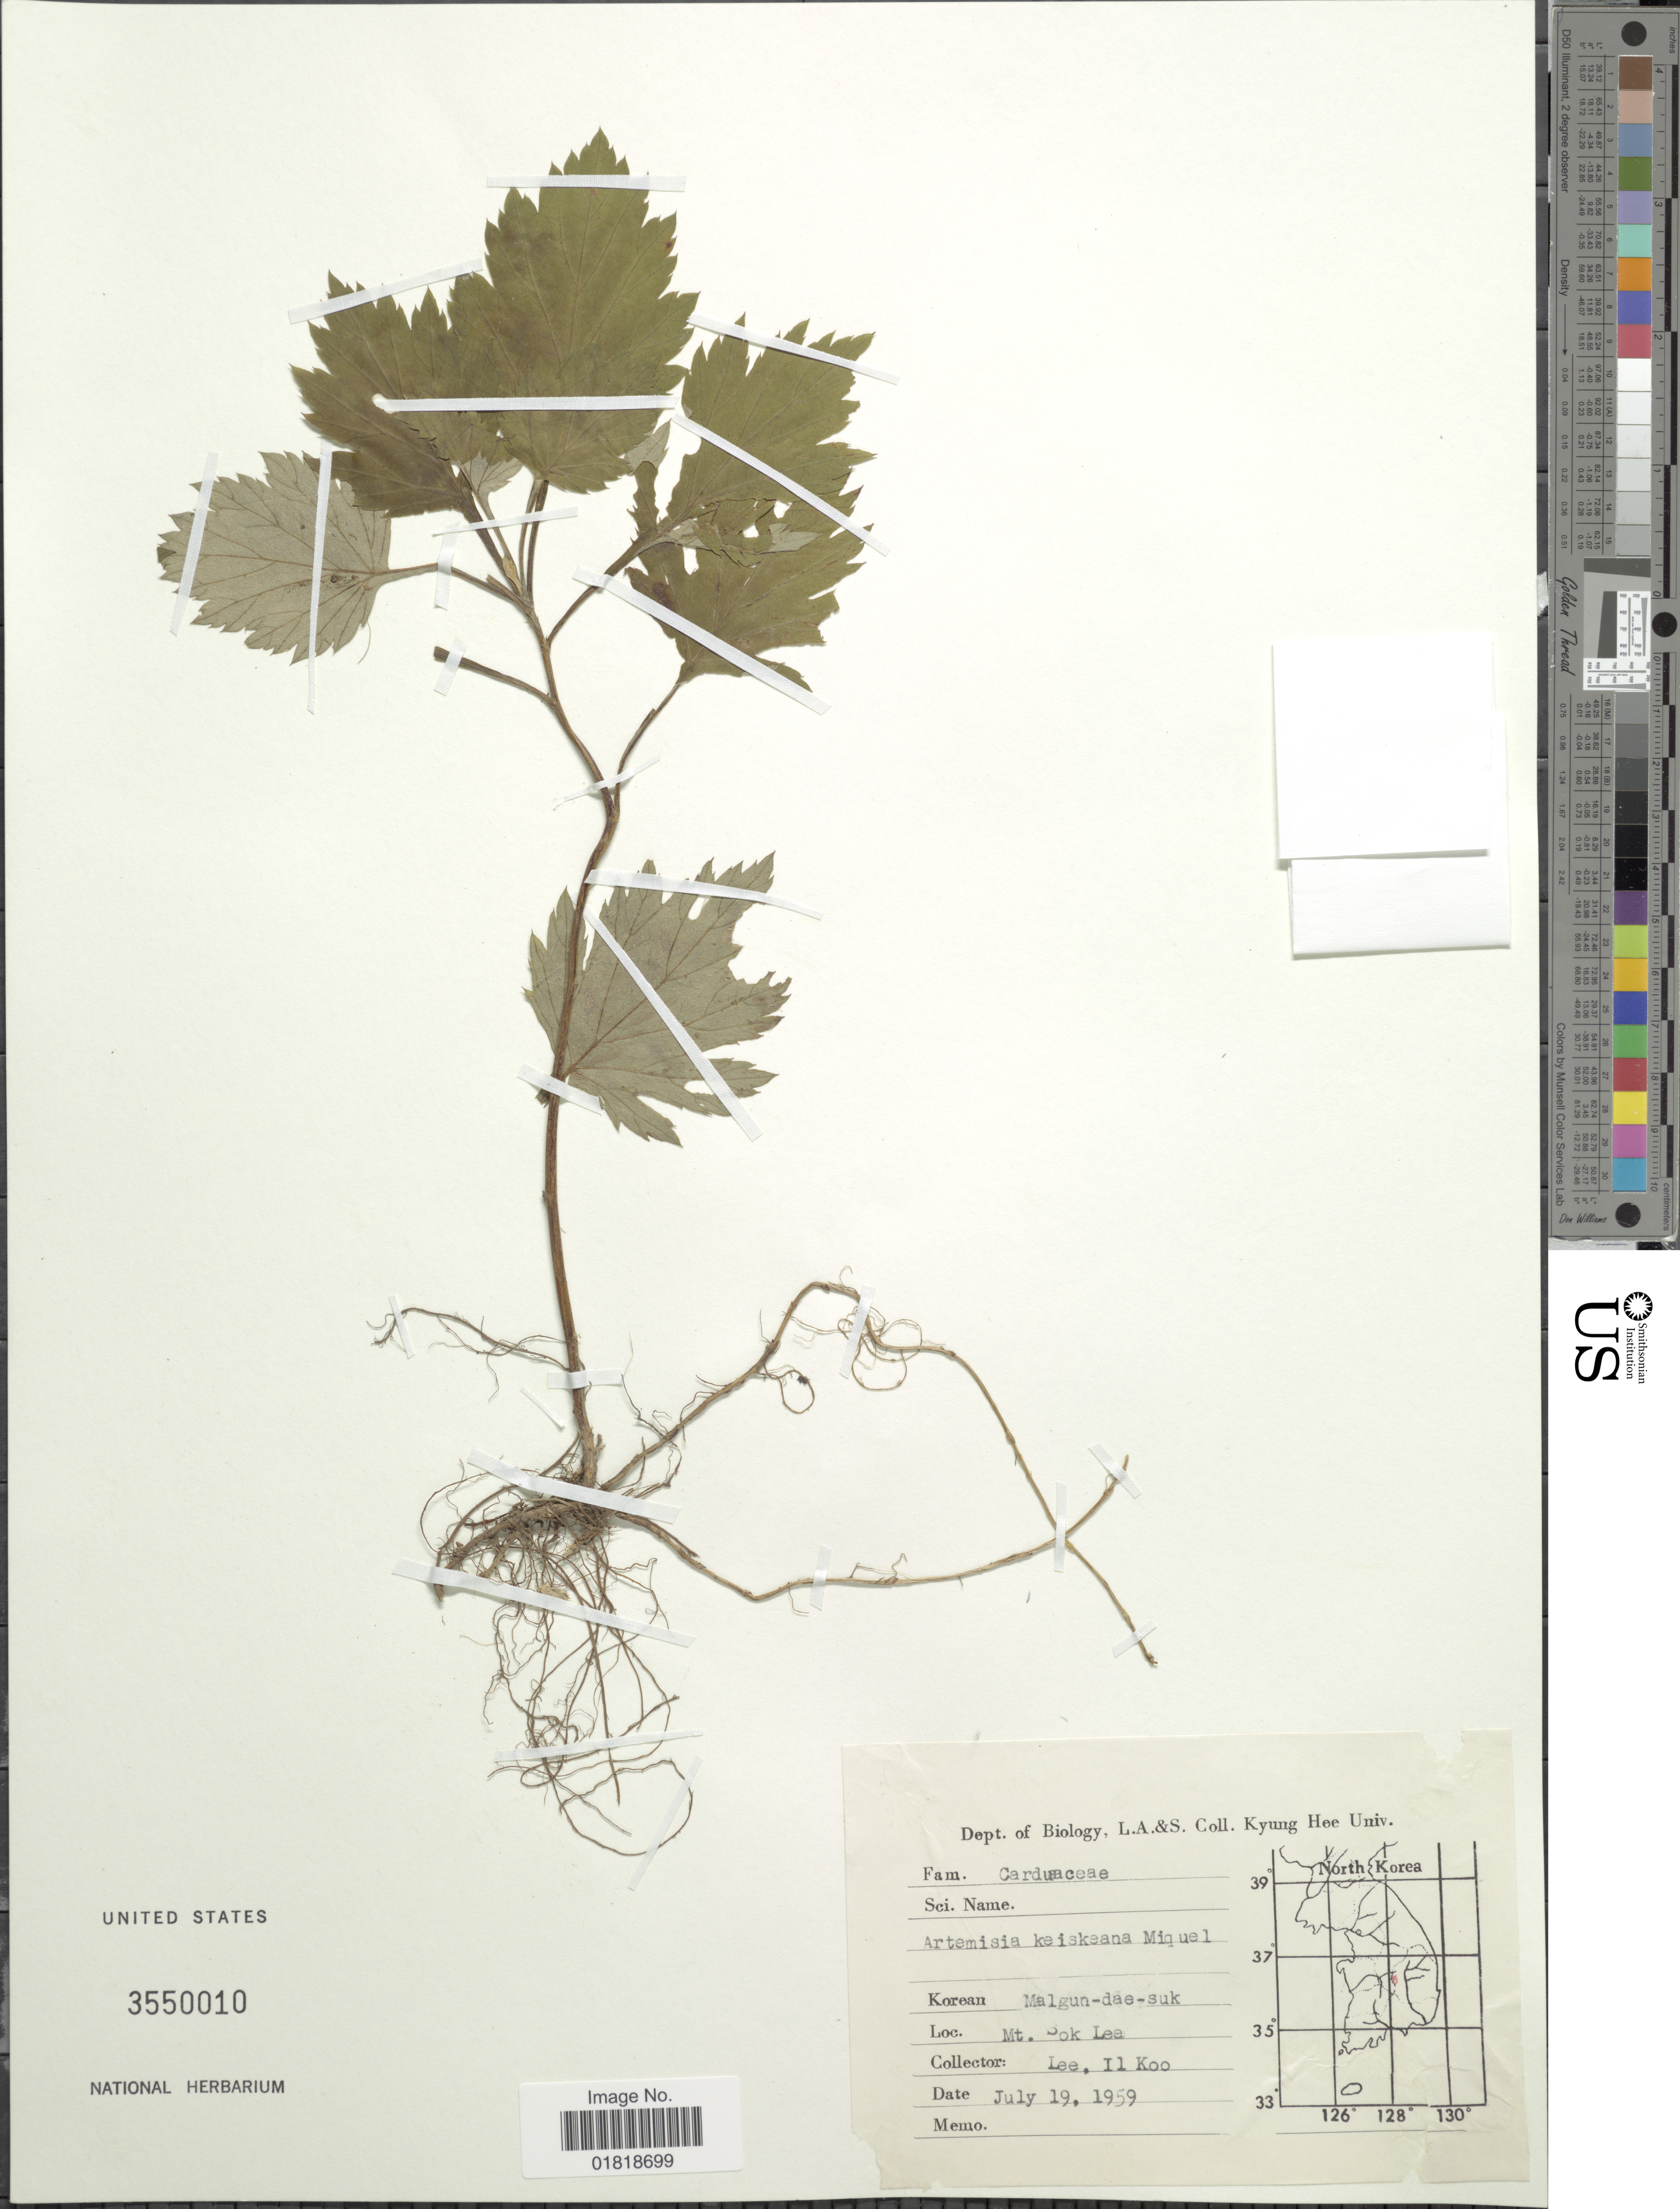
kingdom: Plantae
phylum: Tracheophyta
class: Magnoliopsida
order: Asterales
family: Asteraceae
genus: Artemisia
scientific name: Artemisia keiskeana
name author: Miq.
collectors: I. Lee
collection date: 1959-09-19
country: South Korea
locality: Mt. Sok Lee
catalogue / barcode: US 3550010